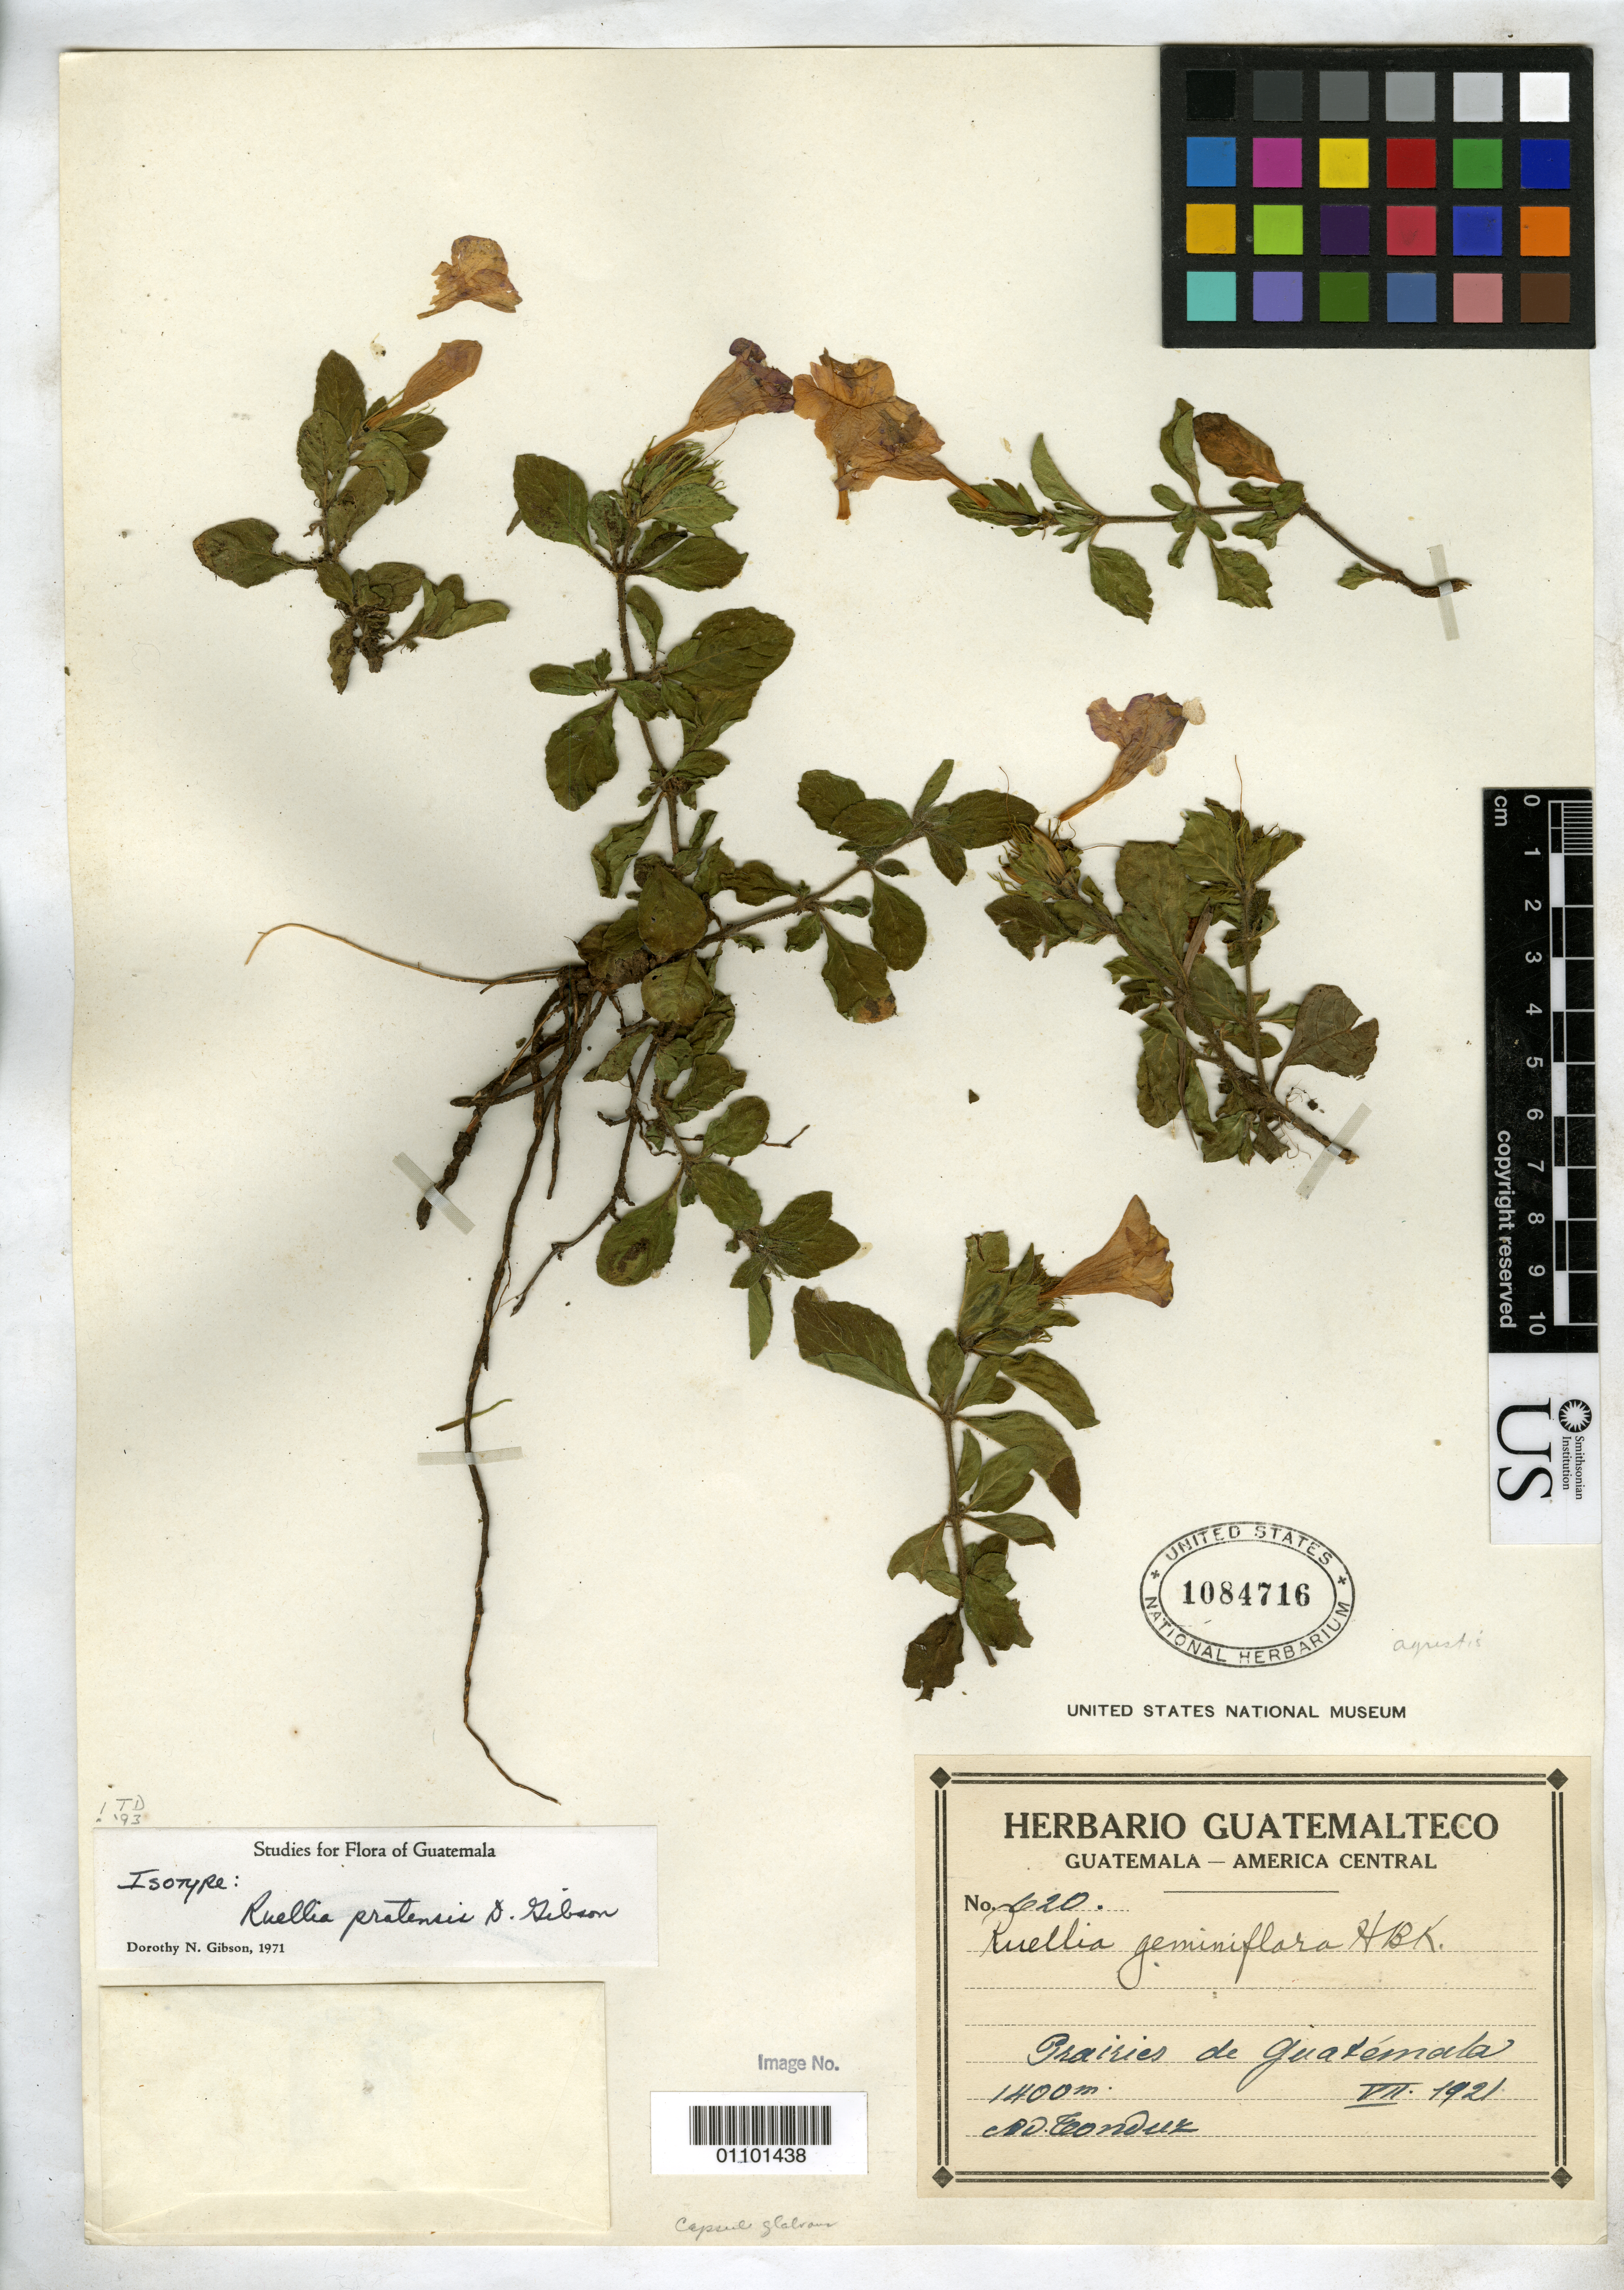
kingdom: Plantae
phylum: Tracheophyta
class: Magnoliopsida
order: Lamiales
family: Acanthaceae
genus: Ruellia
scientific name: Ruellia pratensis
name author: D.N. Gibson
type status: Isotype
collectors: A. Tonduz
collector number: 620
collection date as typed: Jul 1921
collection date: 1921-07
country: Guatemala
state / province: Guatemala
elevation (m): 1400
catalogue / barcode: US 1084716